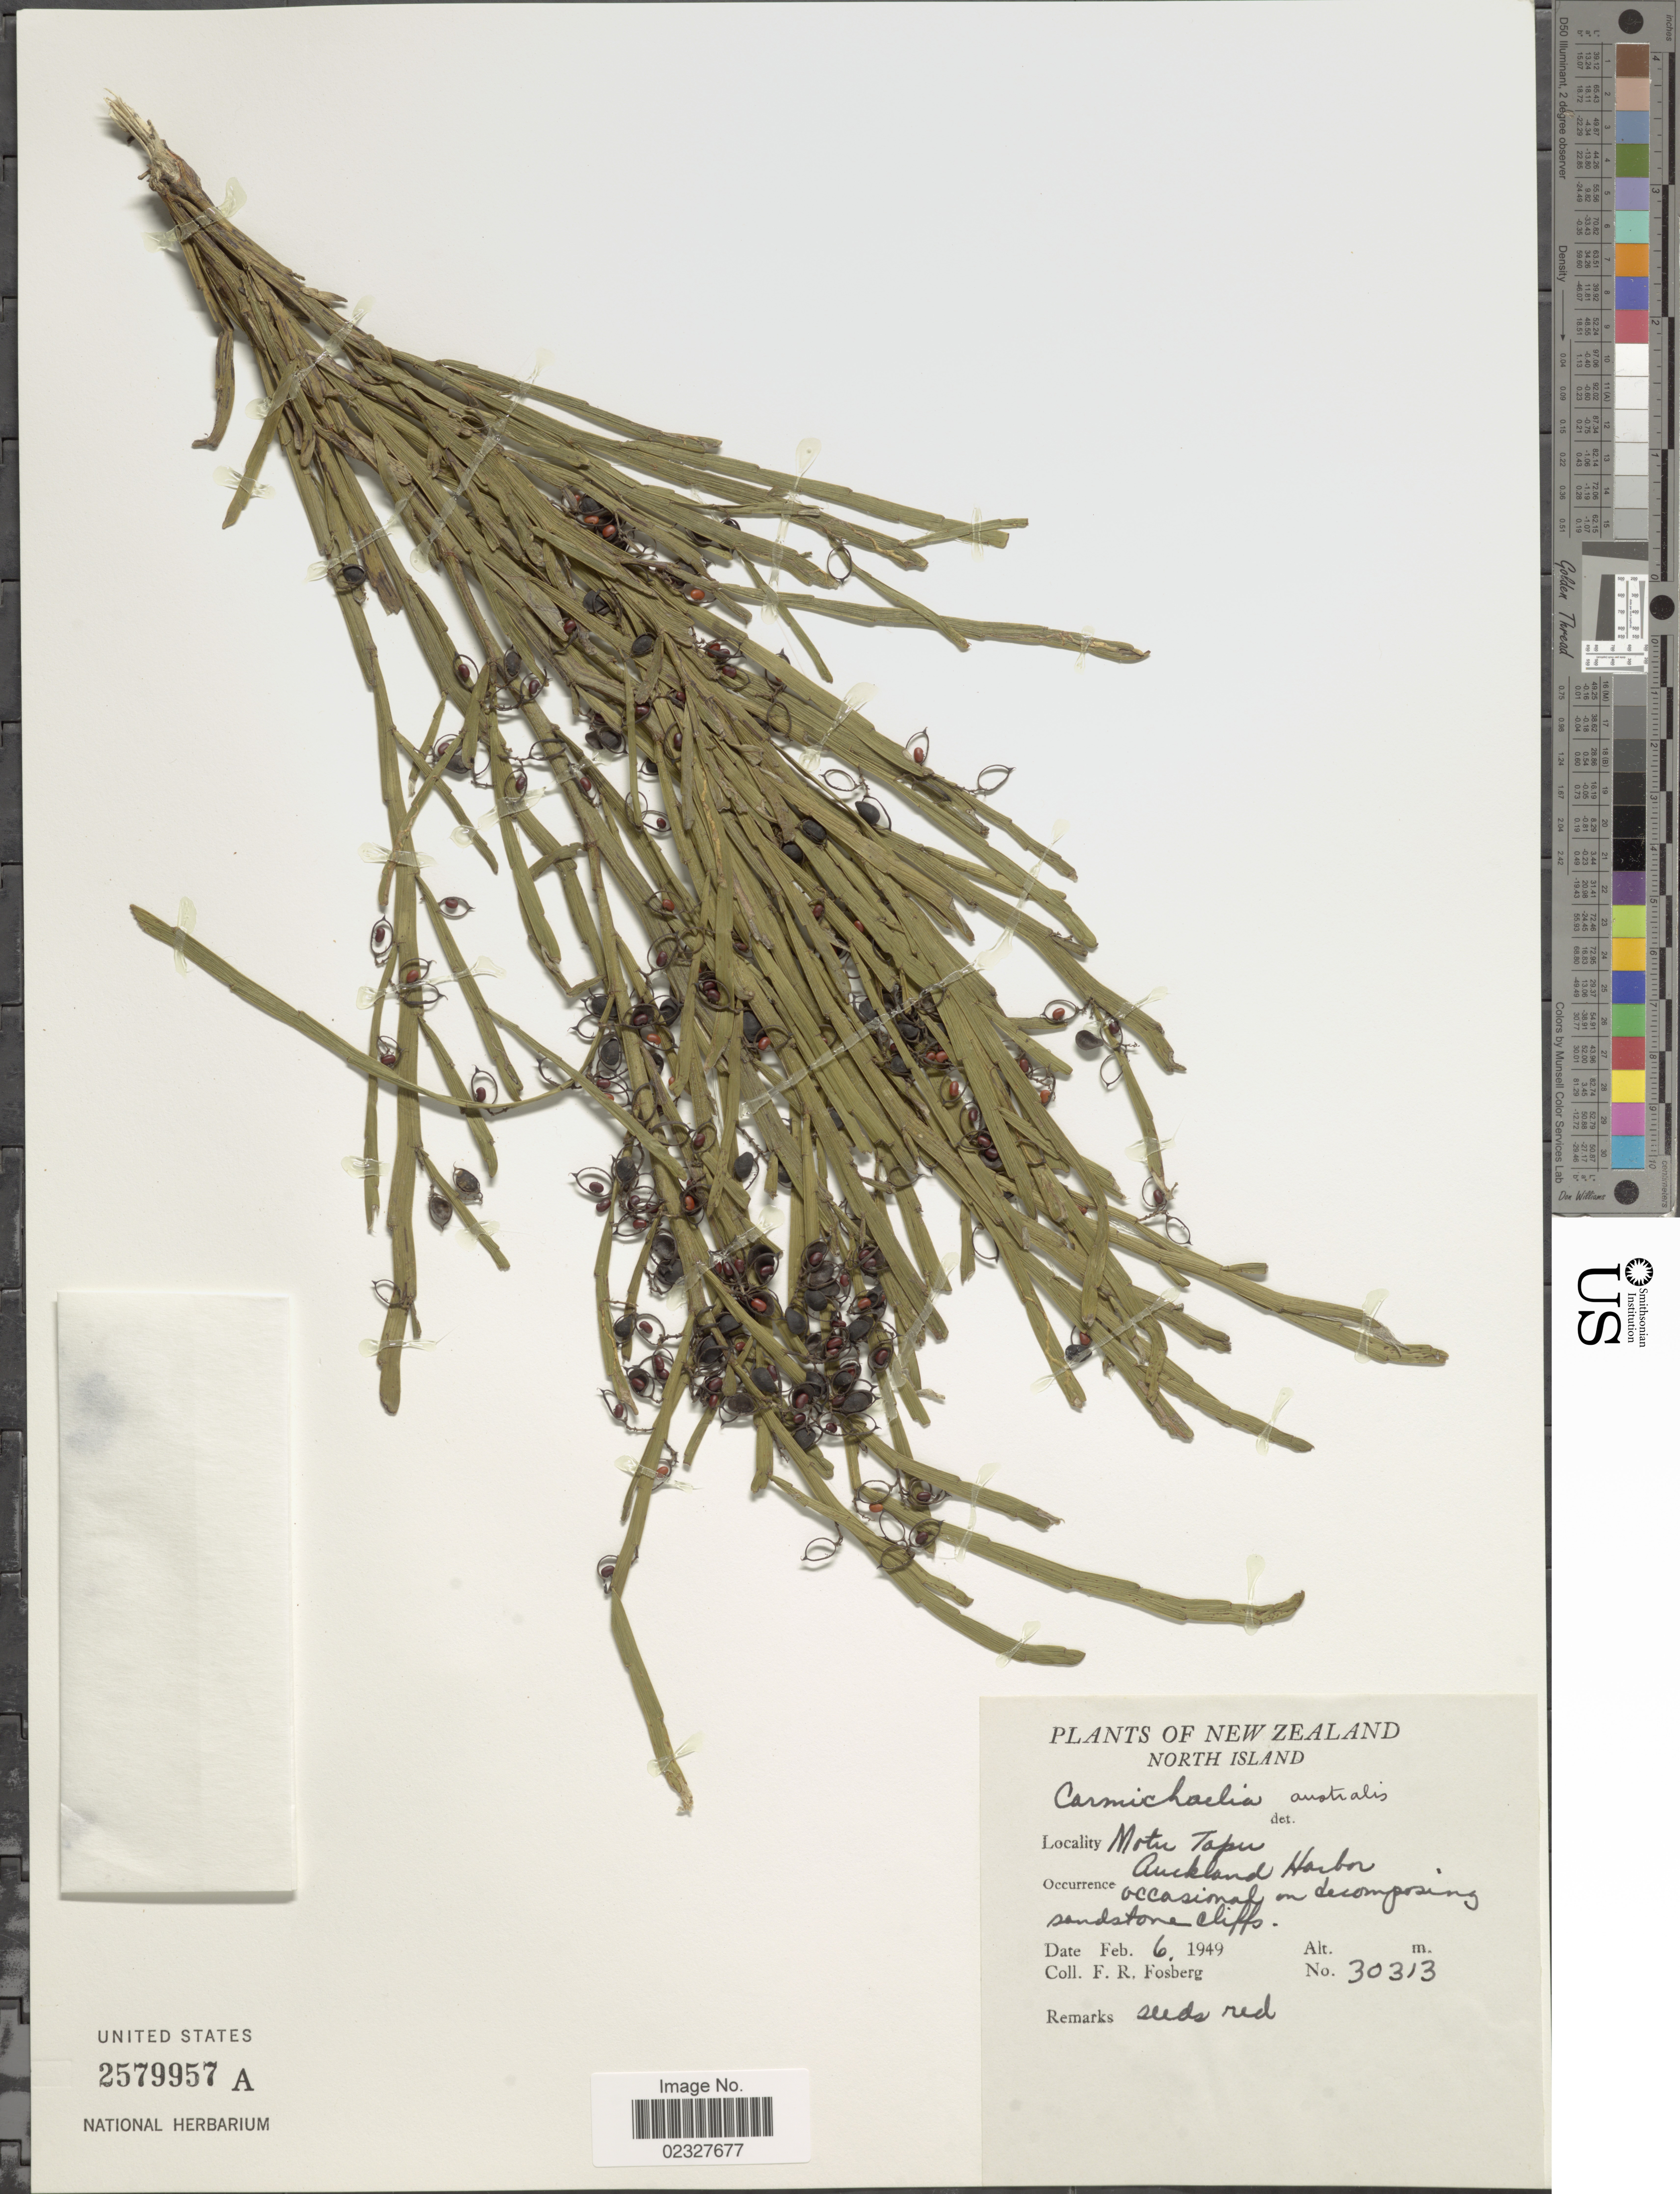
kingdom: Plantae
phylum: Tracheophyta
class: Magnoliopsida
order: Fabales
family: Fabaceae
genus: Carmichaelia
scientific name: Carmichaelia australis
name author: R. Br.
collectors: F. R. Fosberg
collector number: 30313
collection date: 1949-02-06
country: New Zealand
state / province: Auckland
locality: New Zealand, Motu Tapu, Auckland Harbor.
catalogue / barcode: US 2579957A